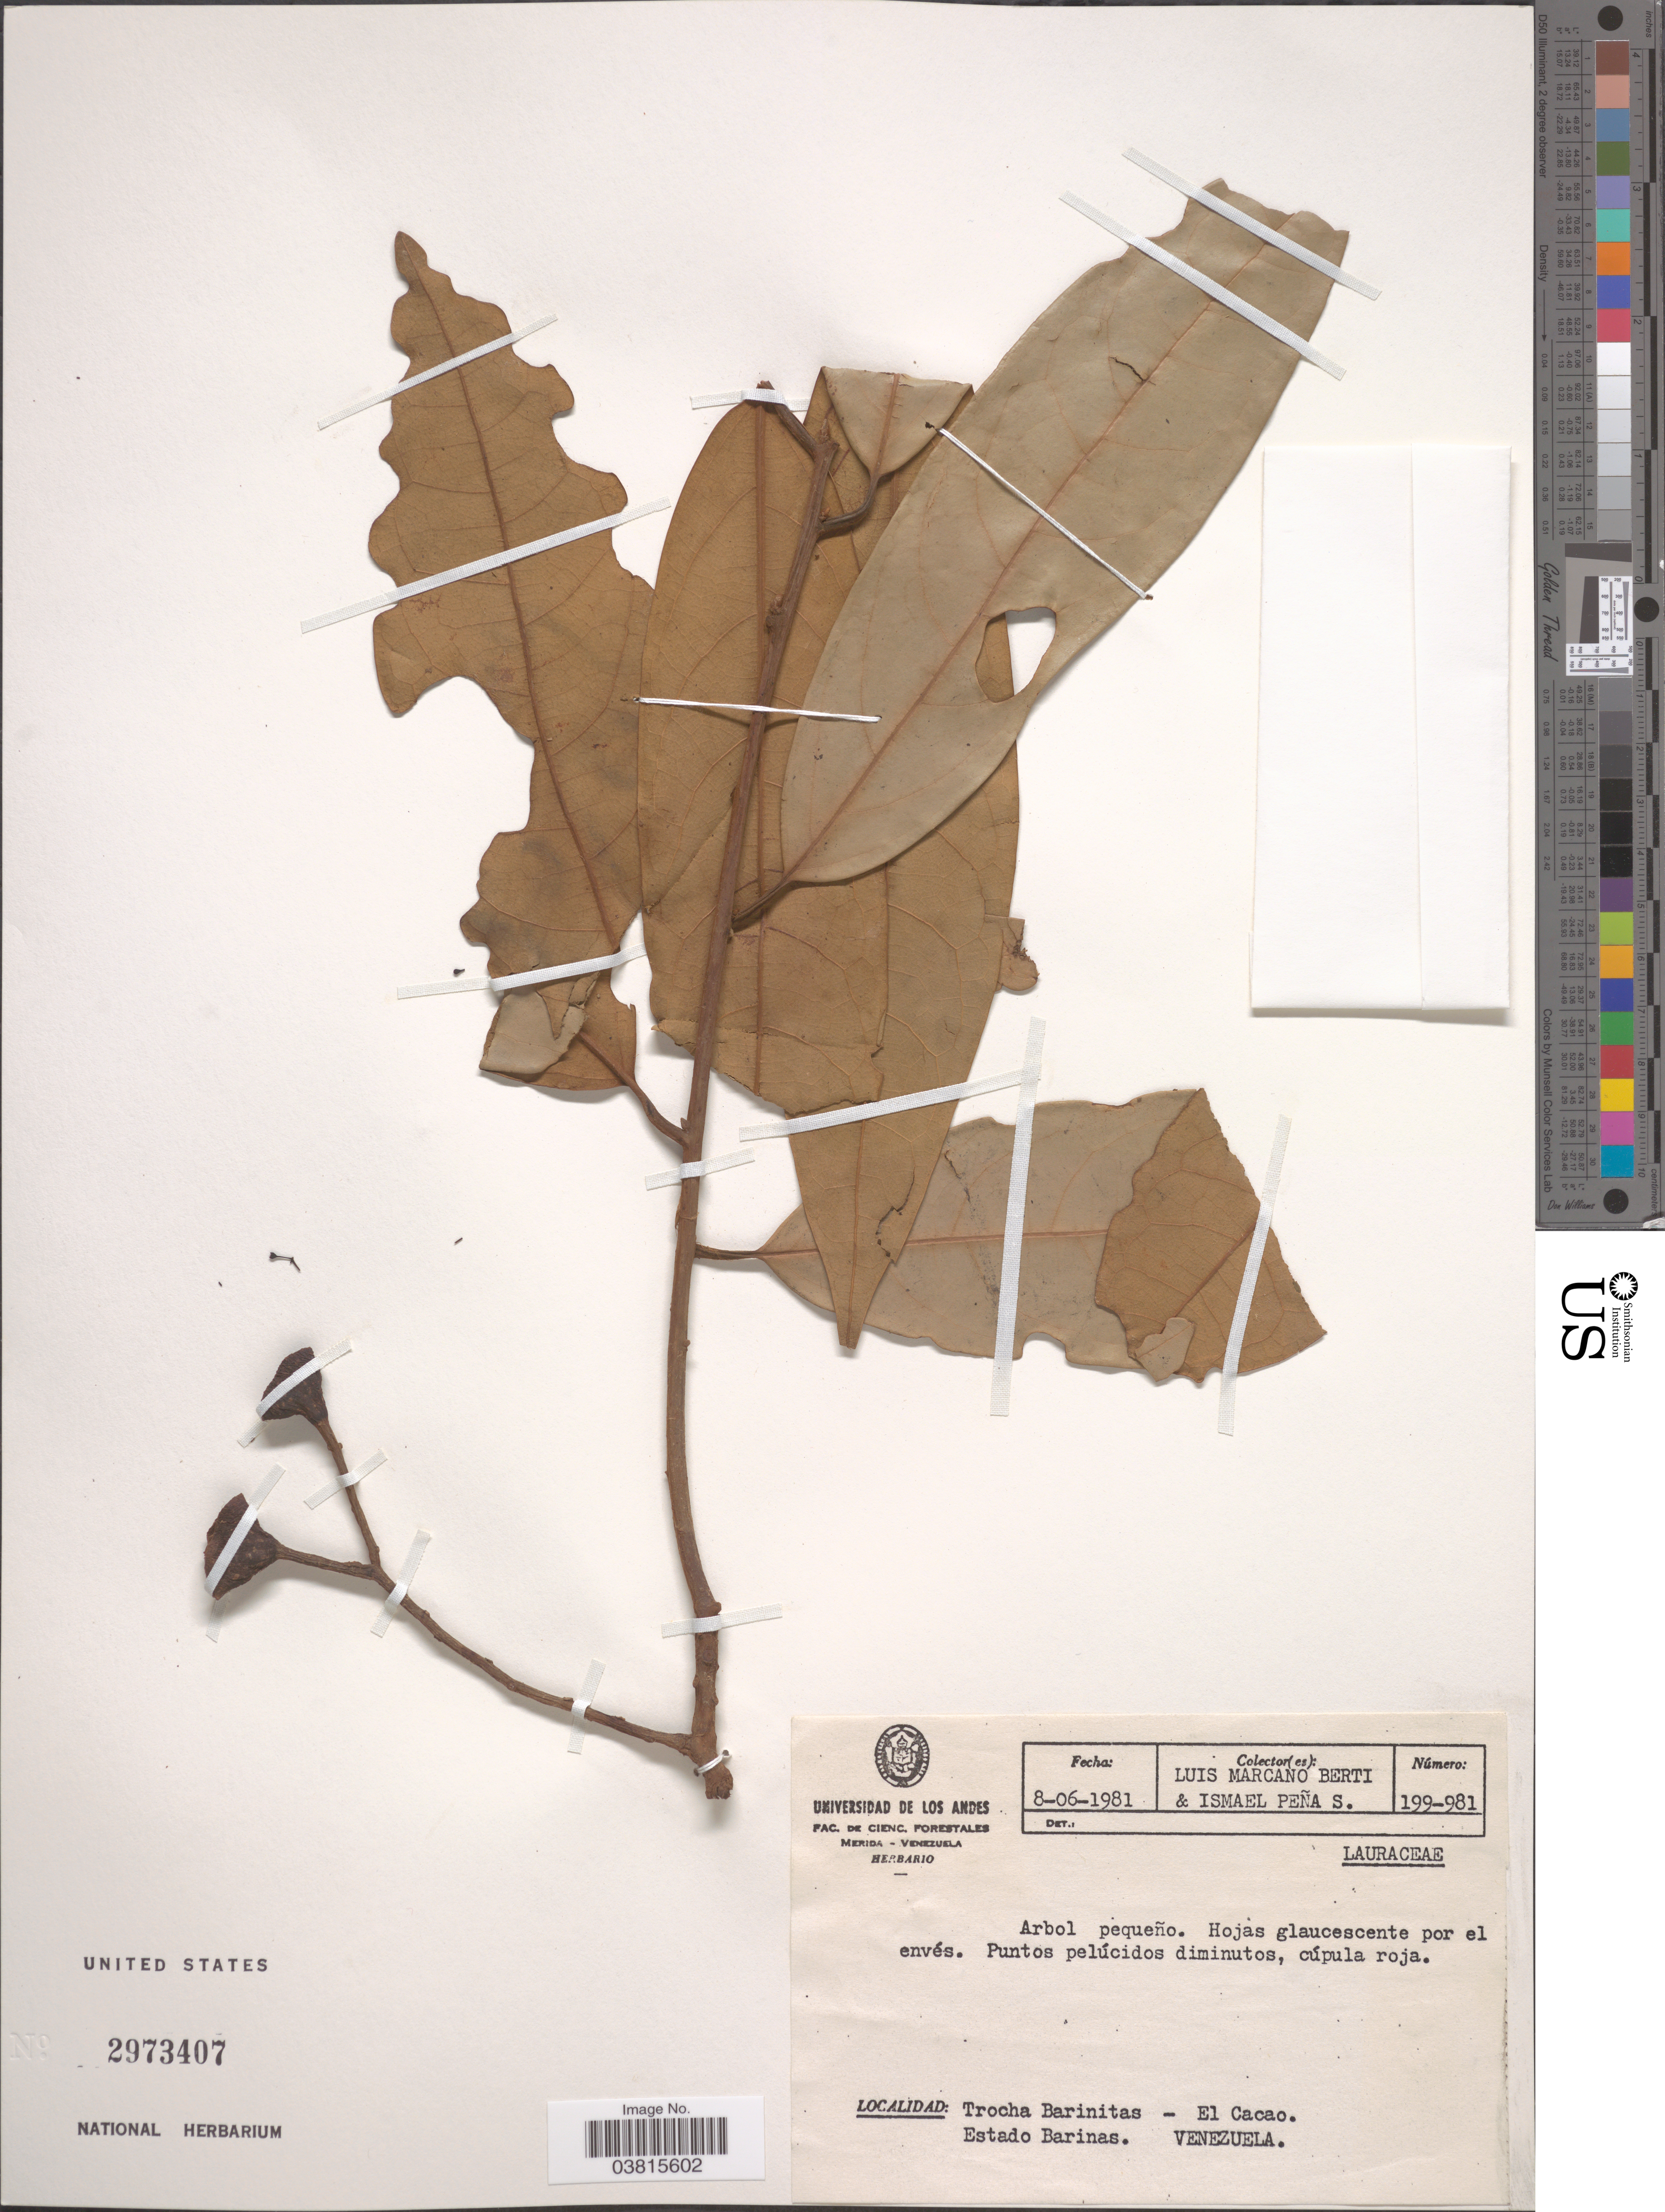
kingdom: Plantae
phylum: Tracheophyta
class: Magnoliopsida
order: Laurales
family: Lauraceae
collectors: L. Marcano-Berti & I. Peña S.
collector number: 199-981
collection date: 1981-06-08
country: Venezuela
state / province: Barinas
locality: Trocha Barinitas - El Cacao.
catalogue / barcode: US 2973407